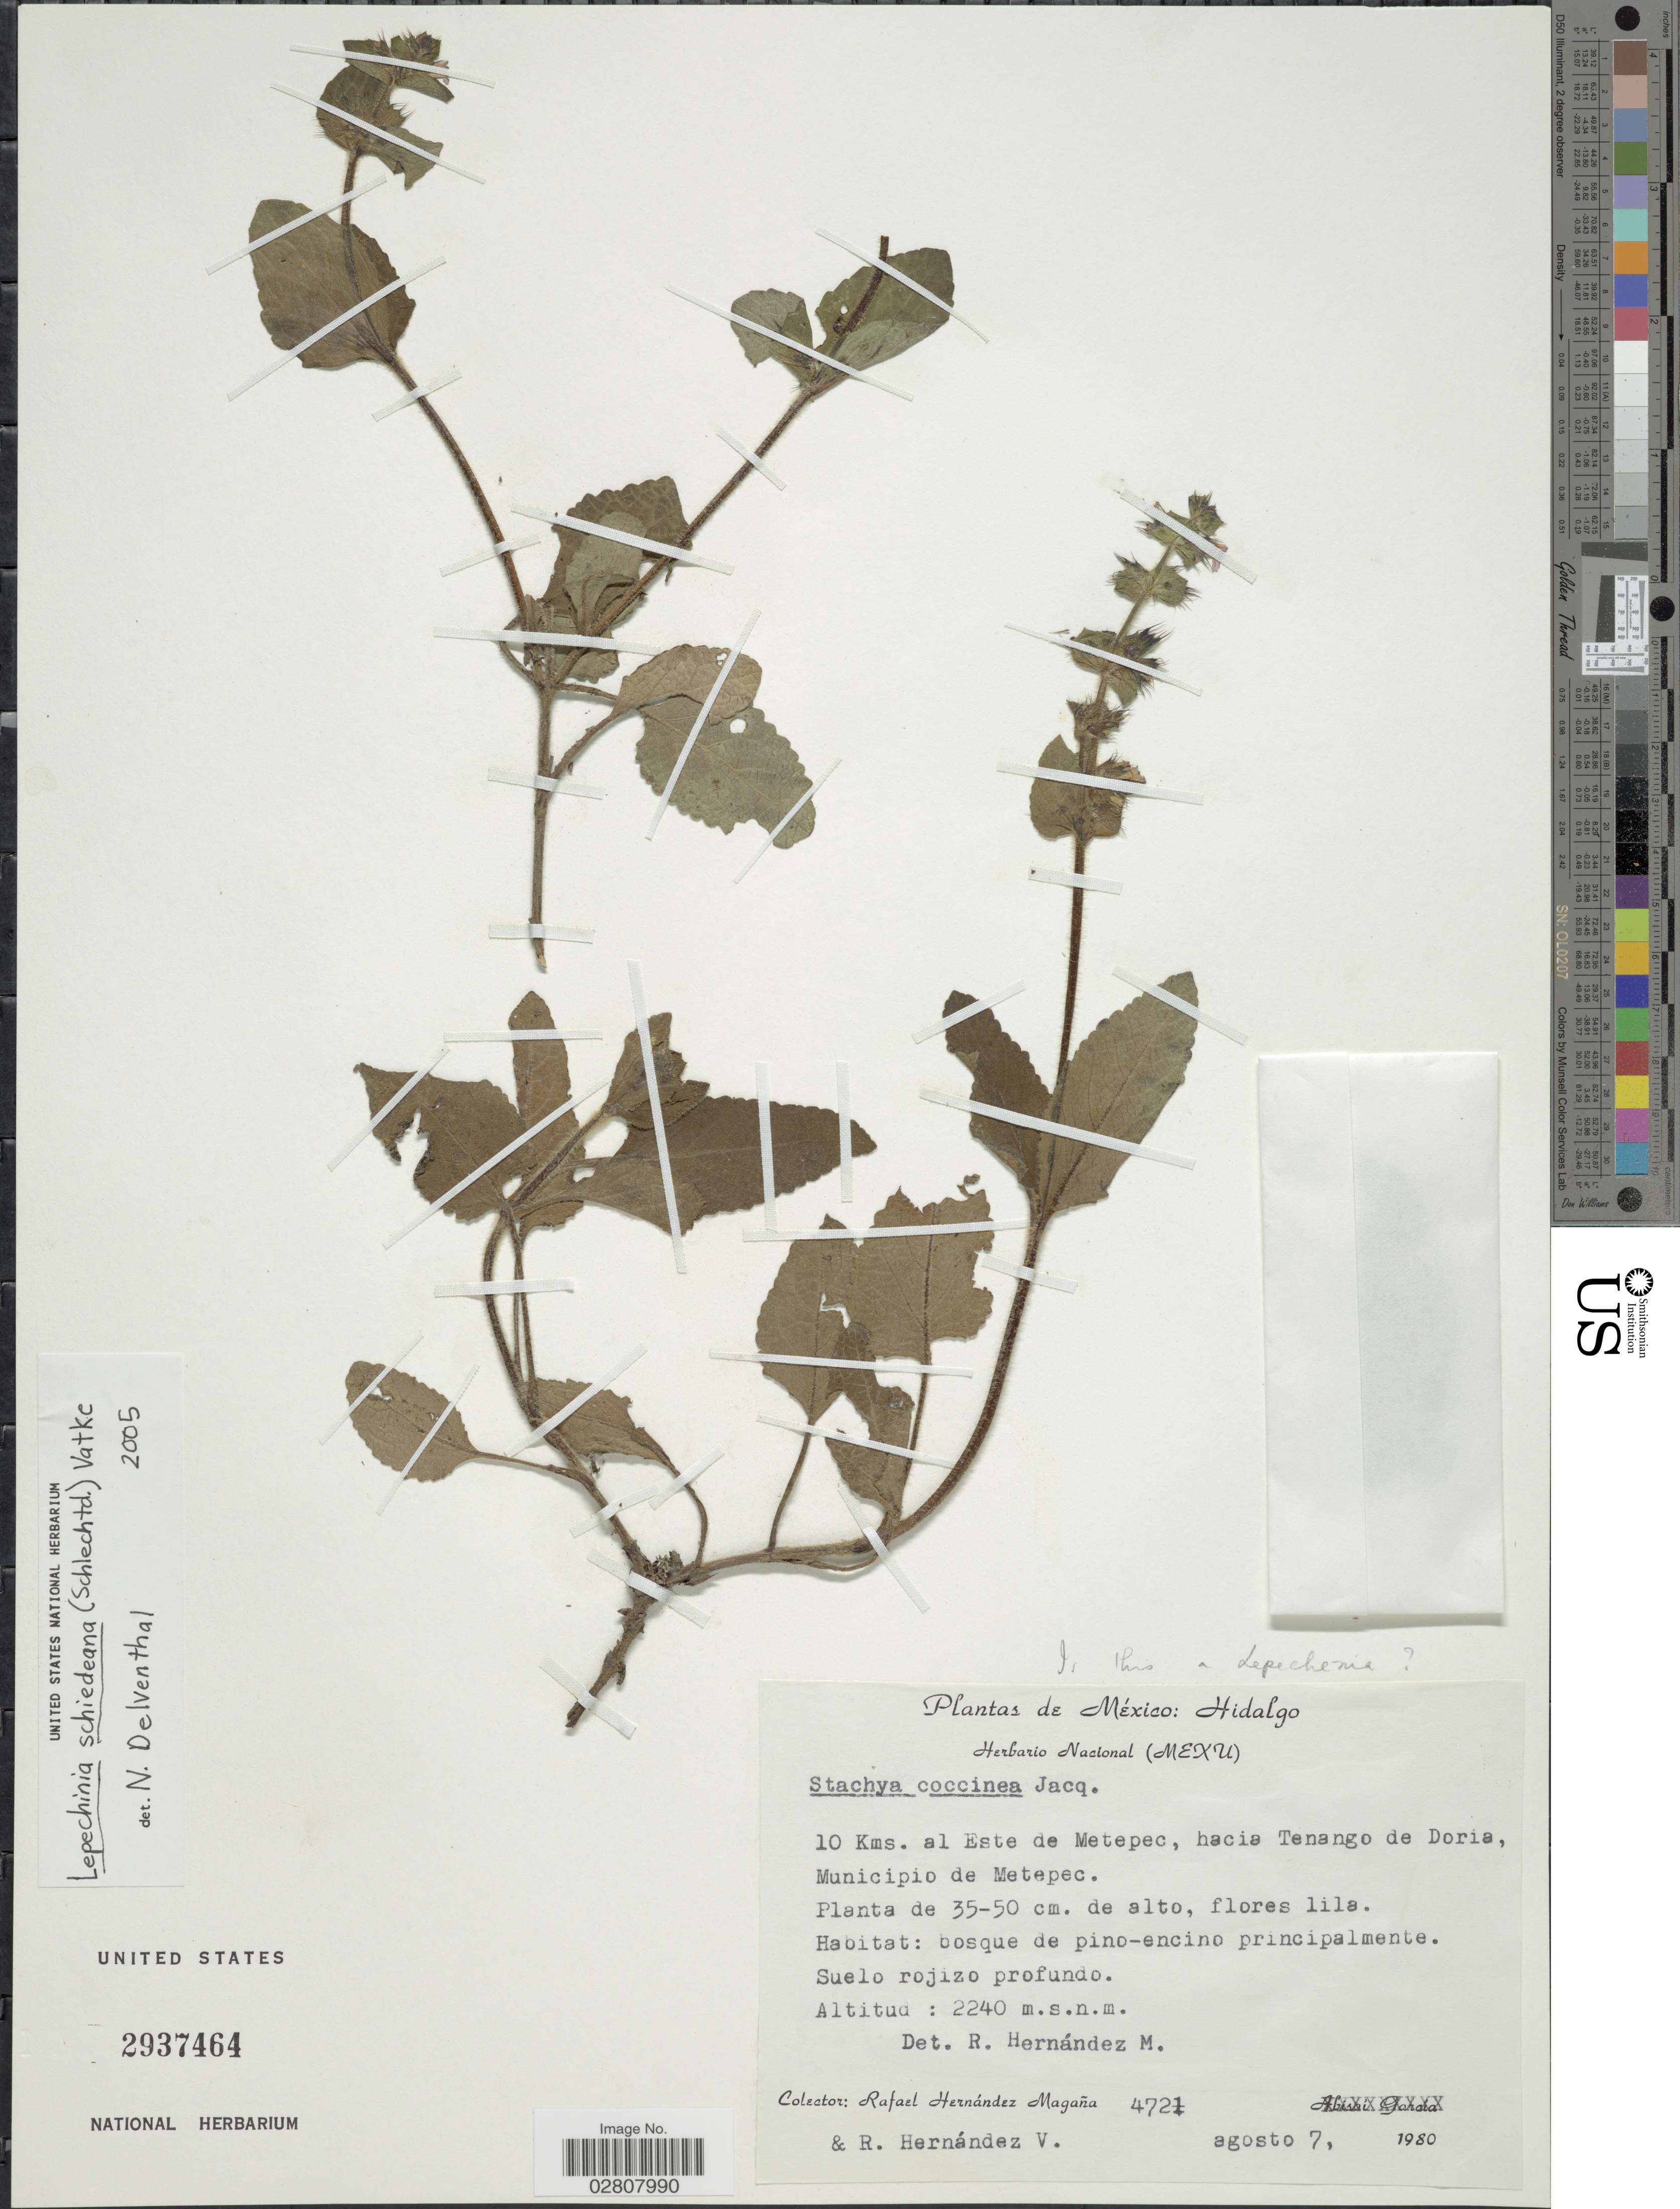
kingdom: Plantae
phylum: Tracheophyta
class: Magnoliopsida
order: Lamiales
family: Lamiaceae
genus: Lepechinia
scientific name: Lepechinia schiedeana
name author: (Schltdl.) Vatke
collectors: R. Hernández-M. & R. Hernandez V.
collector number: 4721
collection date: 1980-08-07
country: Mexico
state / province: Hidalgo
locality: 10 Kms. al Este de Metepec, hacia Tenango de Doria. Municipio de Metepec.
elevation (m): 2240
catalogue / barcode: US 2937464